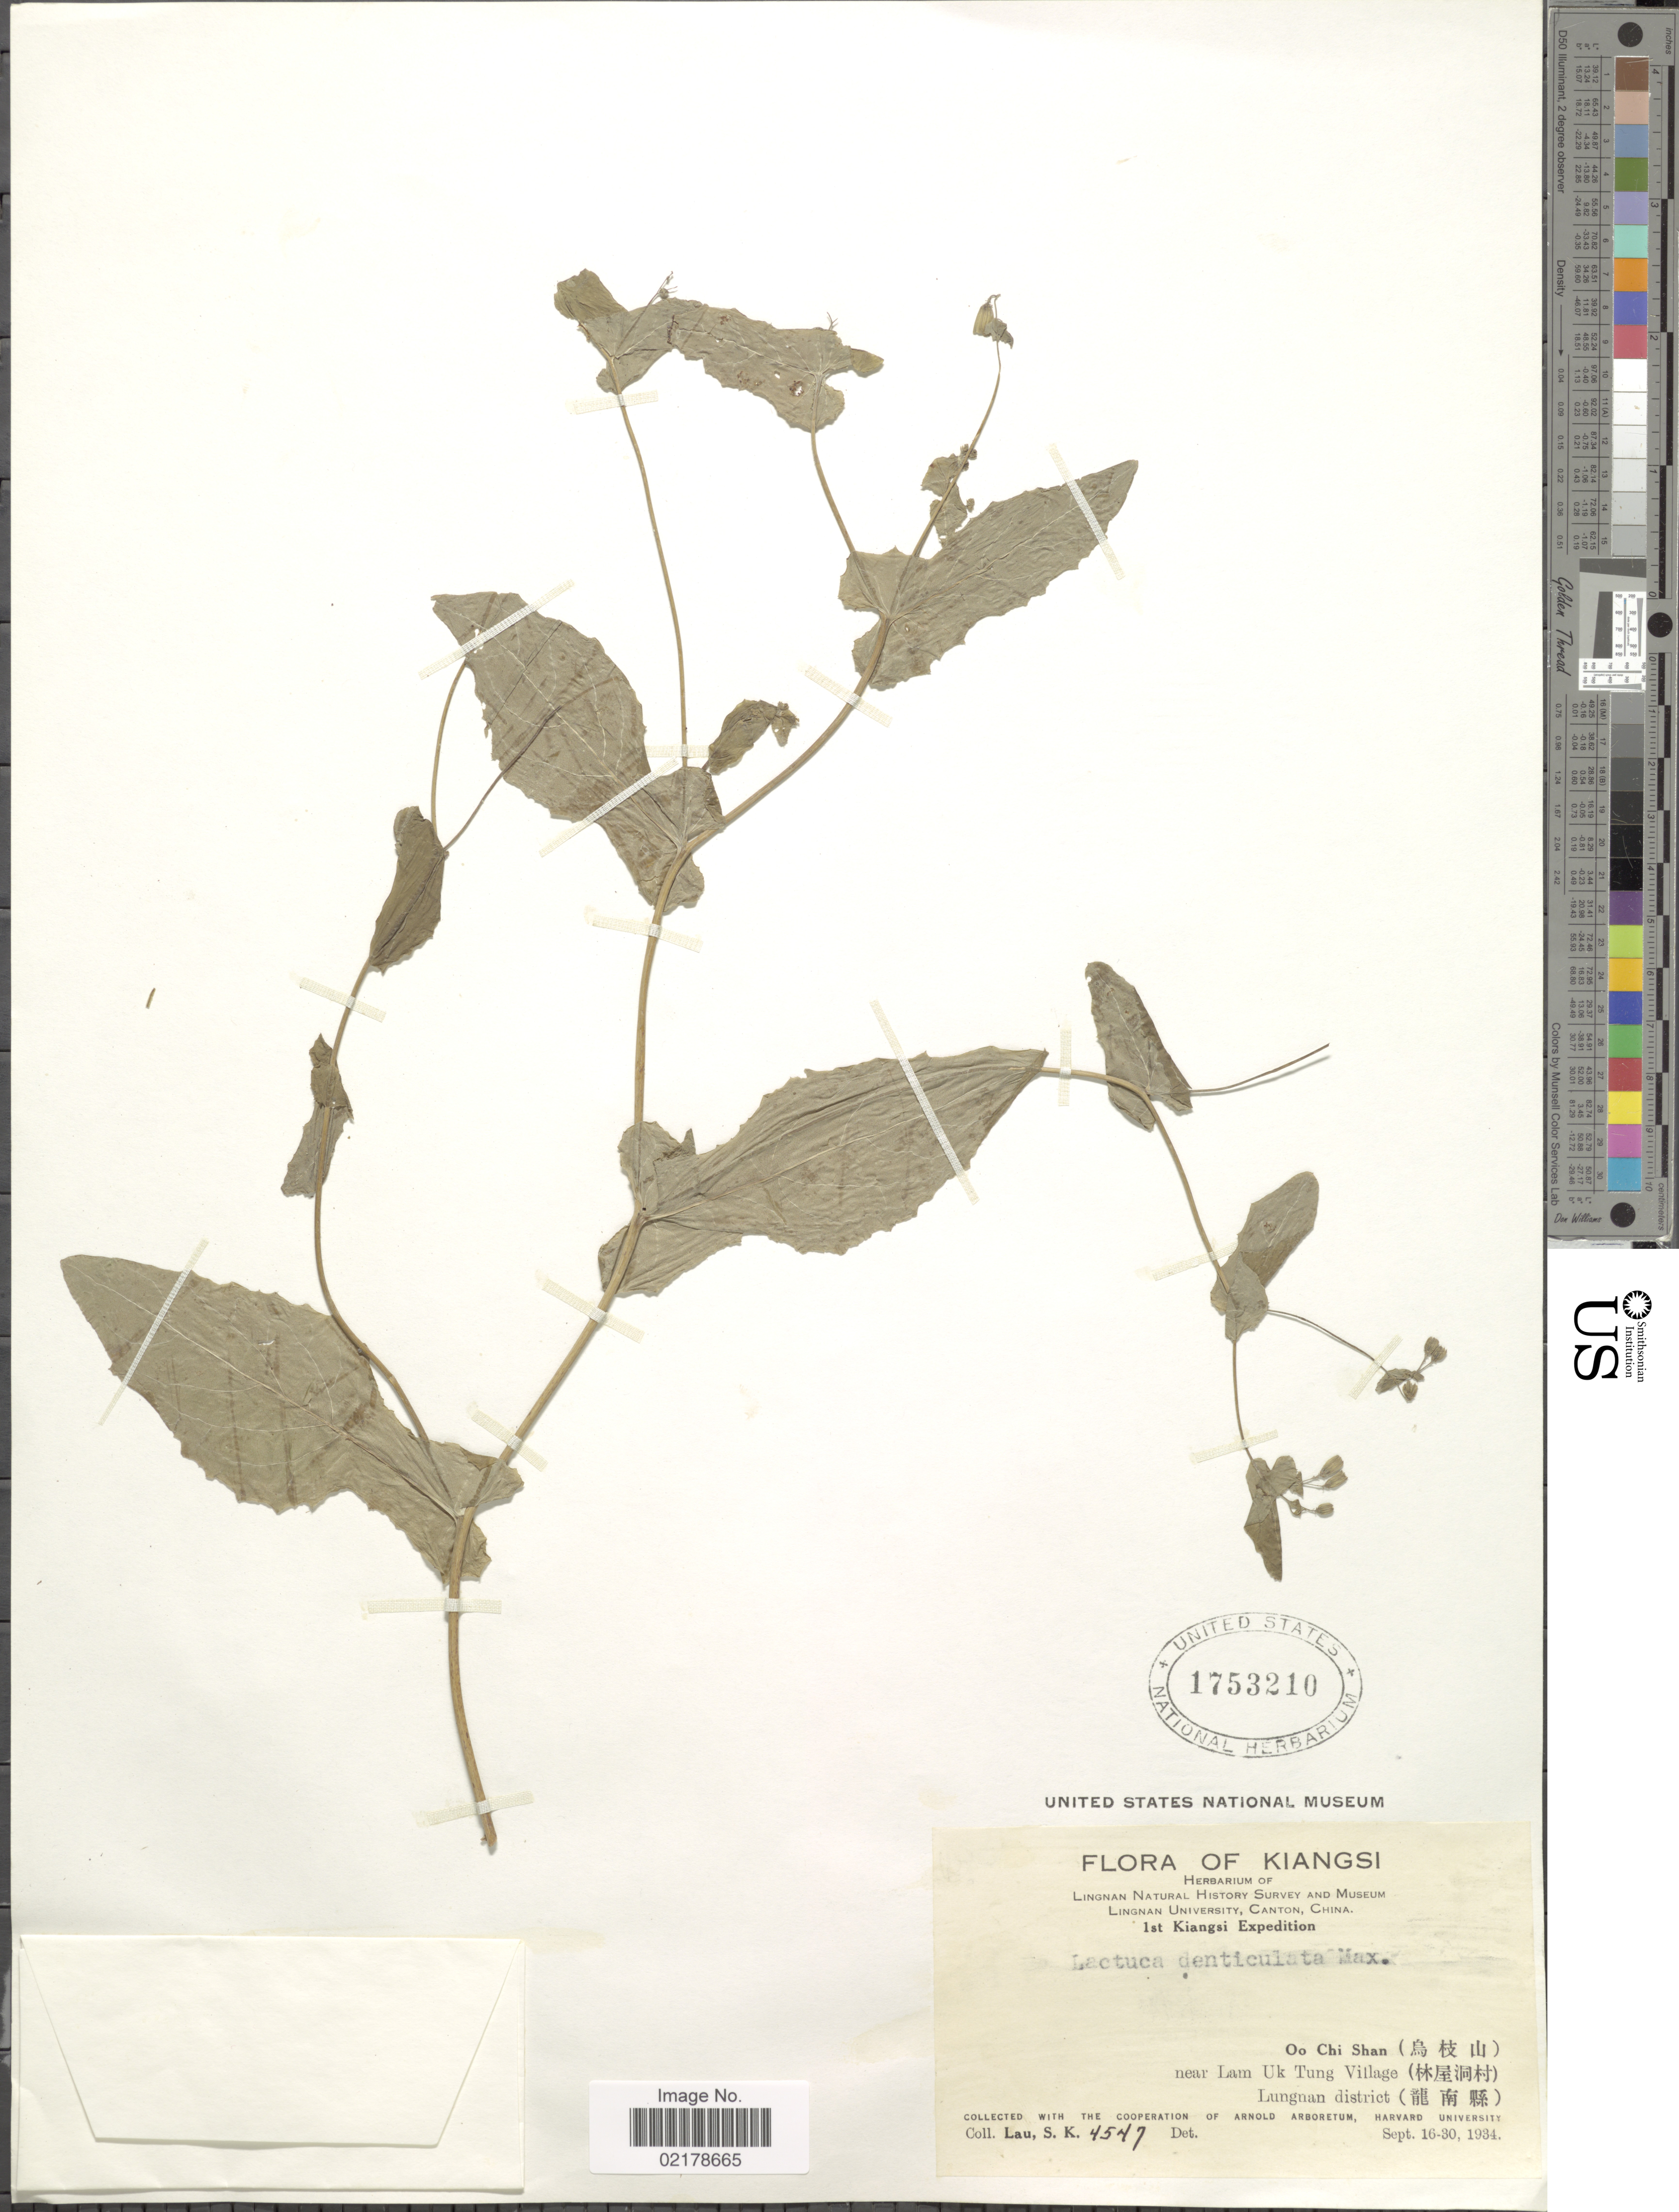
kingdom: Plantae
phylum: Tracheophyta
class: Magnoliopsida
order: Asterales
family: Asteraceae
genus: Crepidiastrum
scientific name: Crepidiastrum denticulatum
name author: (Houtt.) Pak & Kawano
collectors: S. K. Lau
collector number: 4547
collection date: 1934-09-16/1934-09-30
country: China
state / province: Jiangxi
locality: Kiangsi. Oo Chi Shan (X) near Lam Uk Tung Village (X) Lungnan district (X)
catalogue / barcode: US 1753210